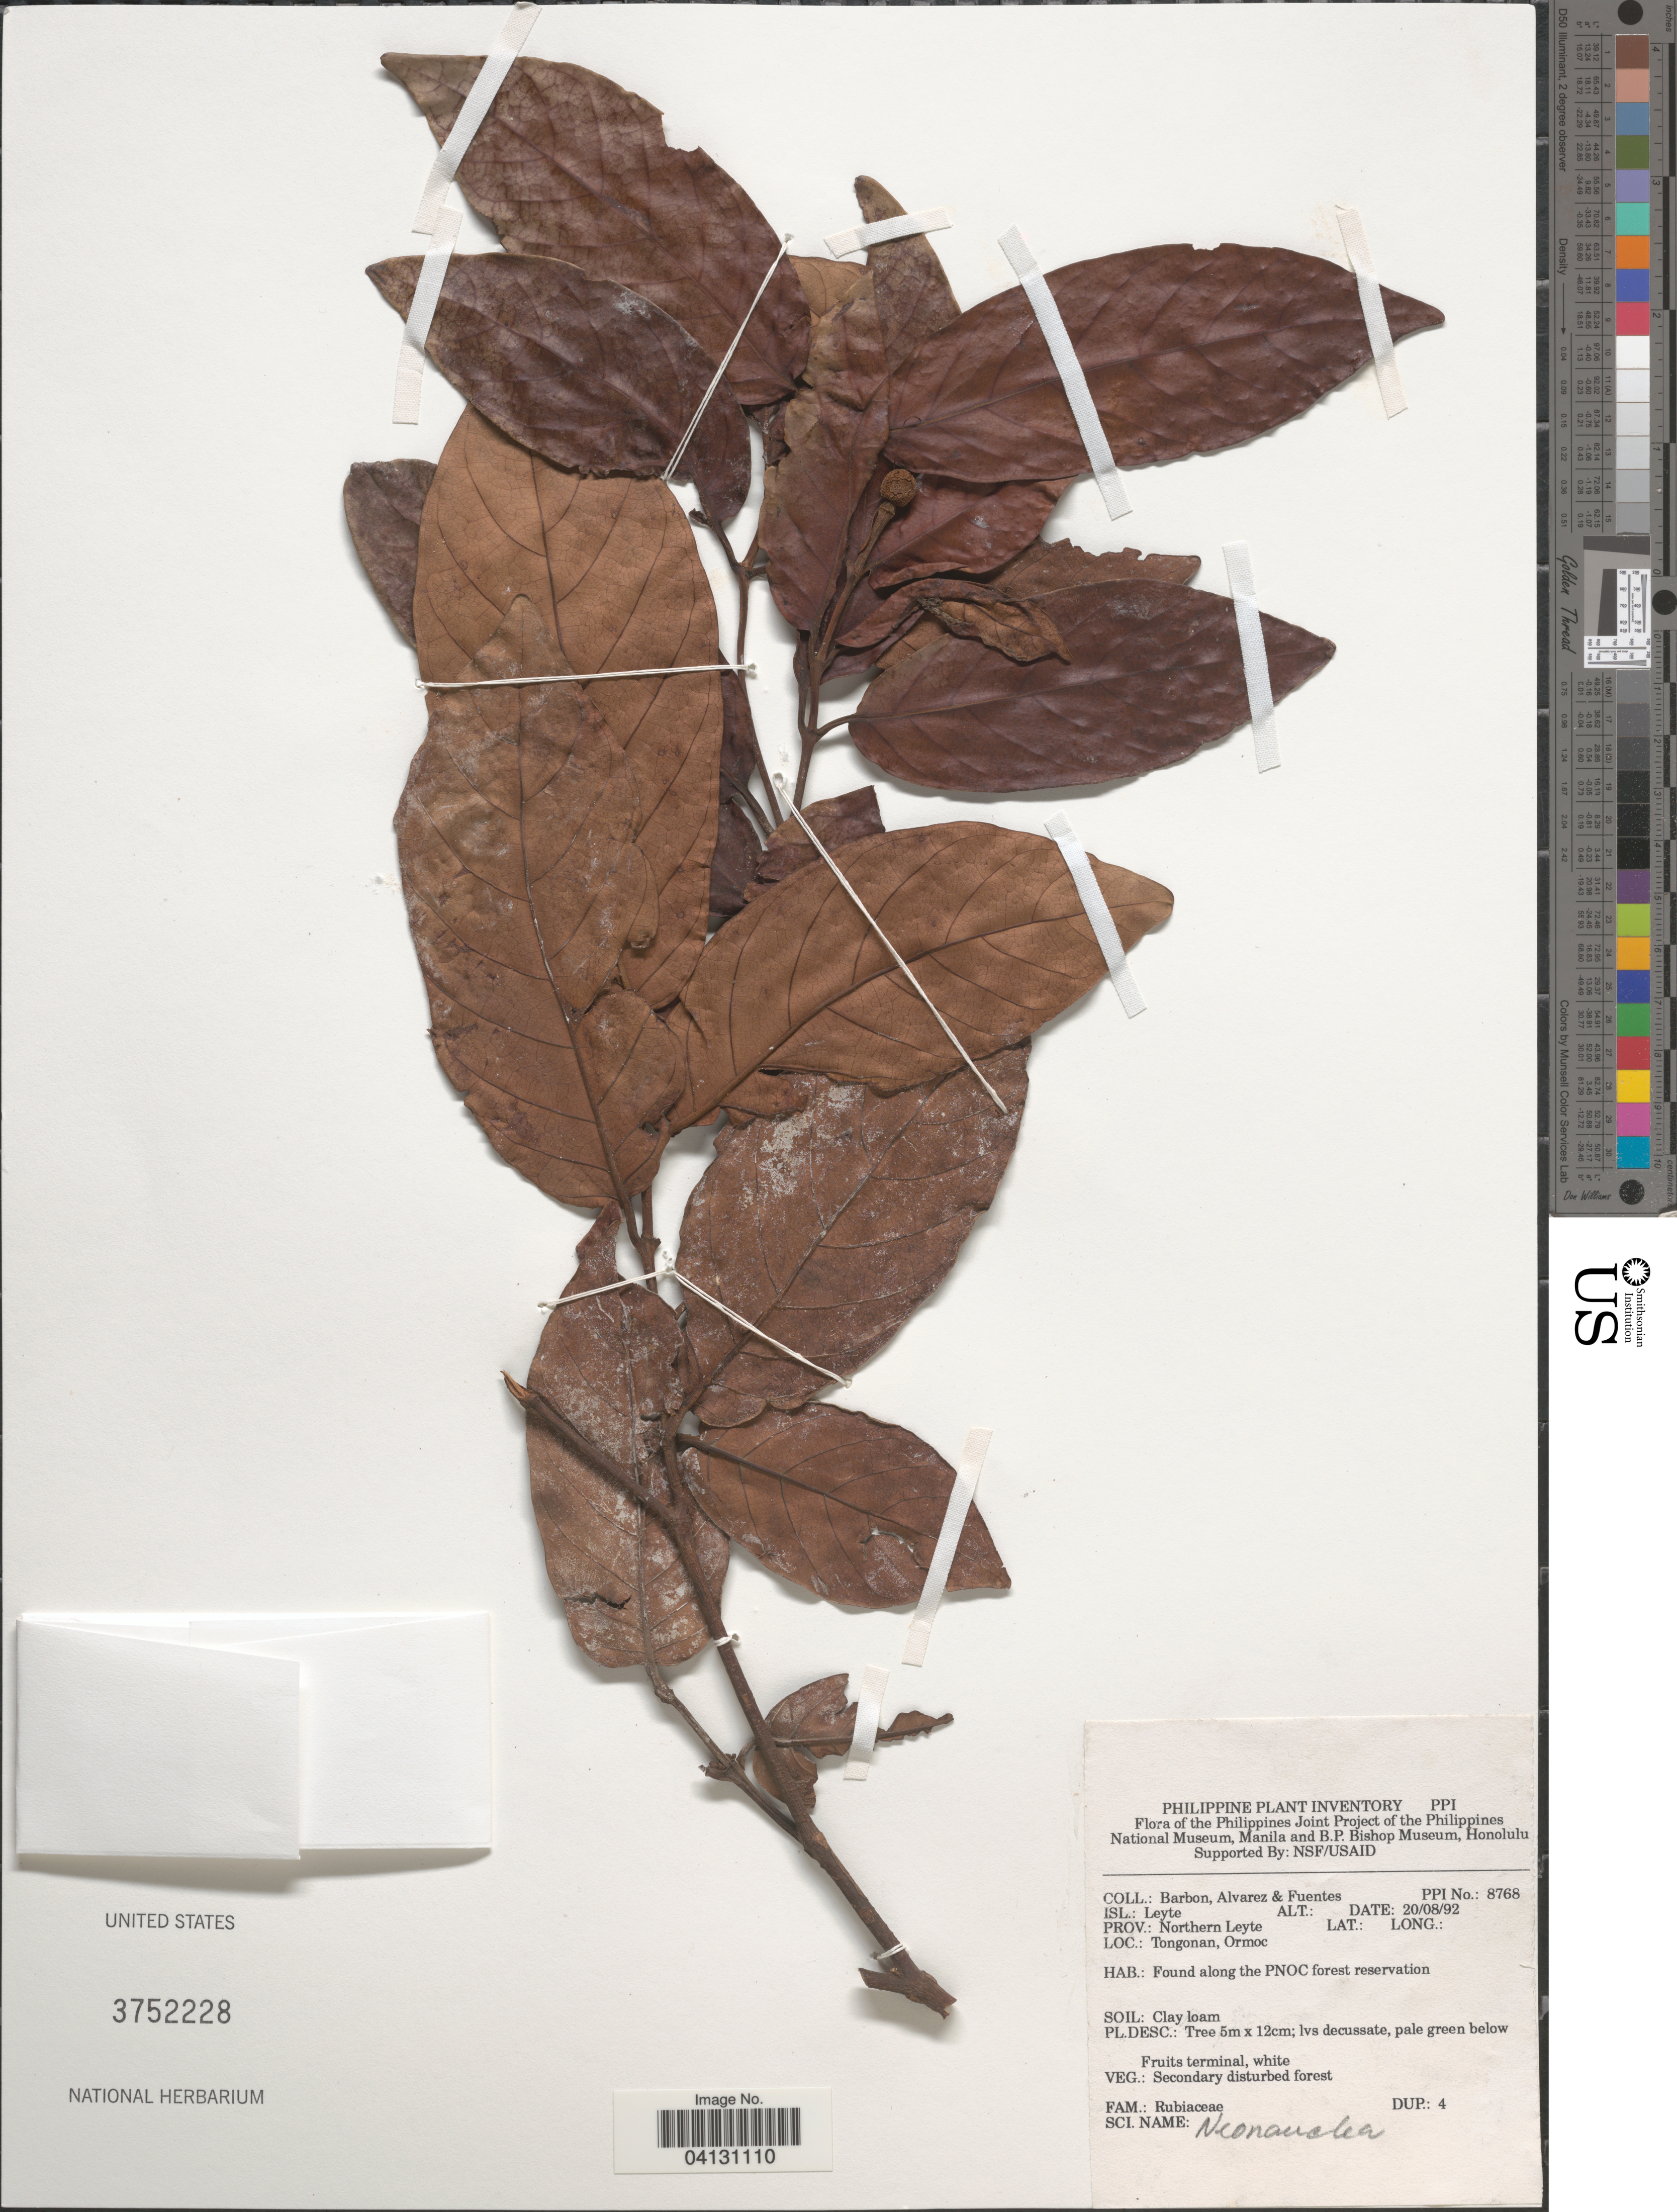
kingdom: Plantae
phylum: Tracheophyta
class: Magnoliopsida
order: Gentianales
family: Rubiaceae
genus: Neonauclea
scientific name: Neonauclea sp.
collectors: Barbon, -- Alvarez & -. Fuentes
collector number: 8768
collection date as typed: Transcribed d/m/y: 20/8/92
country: Philippines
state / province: Eastern Visayas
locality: The Philippines Joint Project of the Philippines National Museum, Manila and B.P. Bishop Museum, Honolulu. Isl.: Leyte. Prov.: Northern Leyte. Tongonan, Ormoc. Along the PNOC forest reservation.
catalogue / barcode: US 3752228